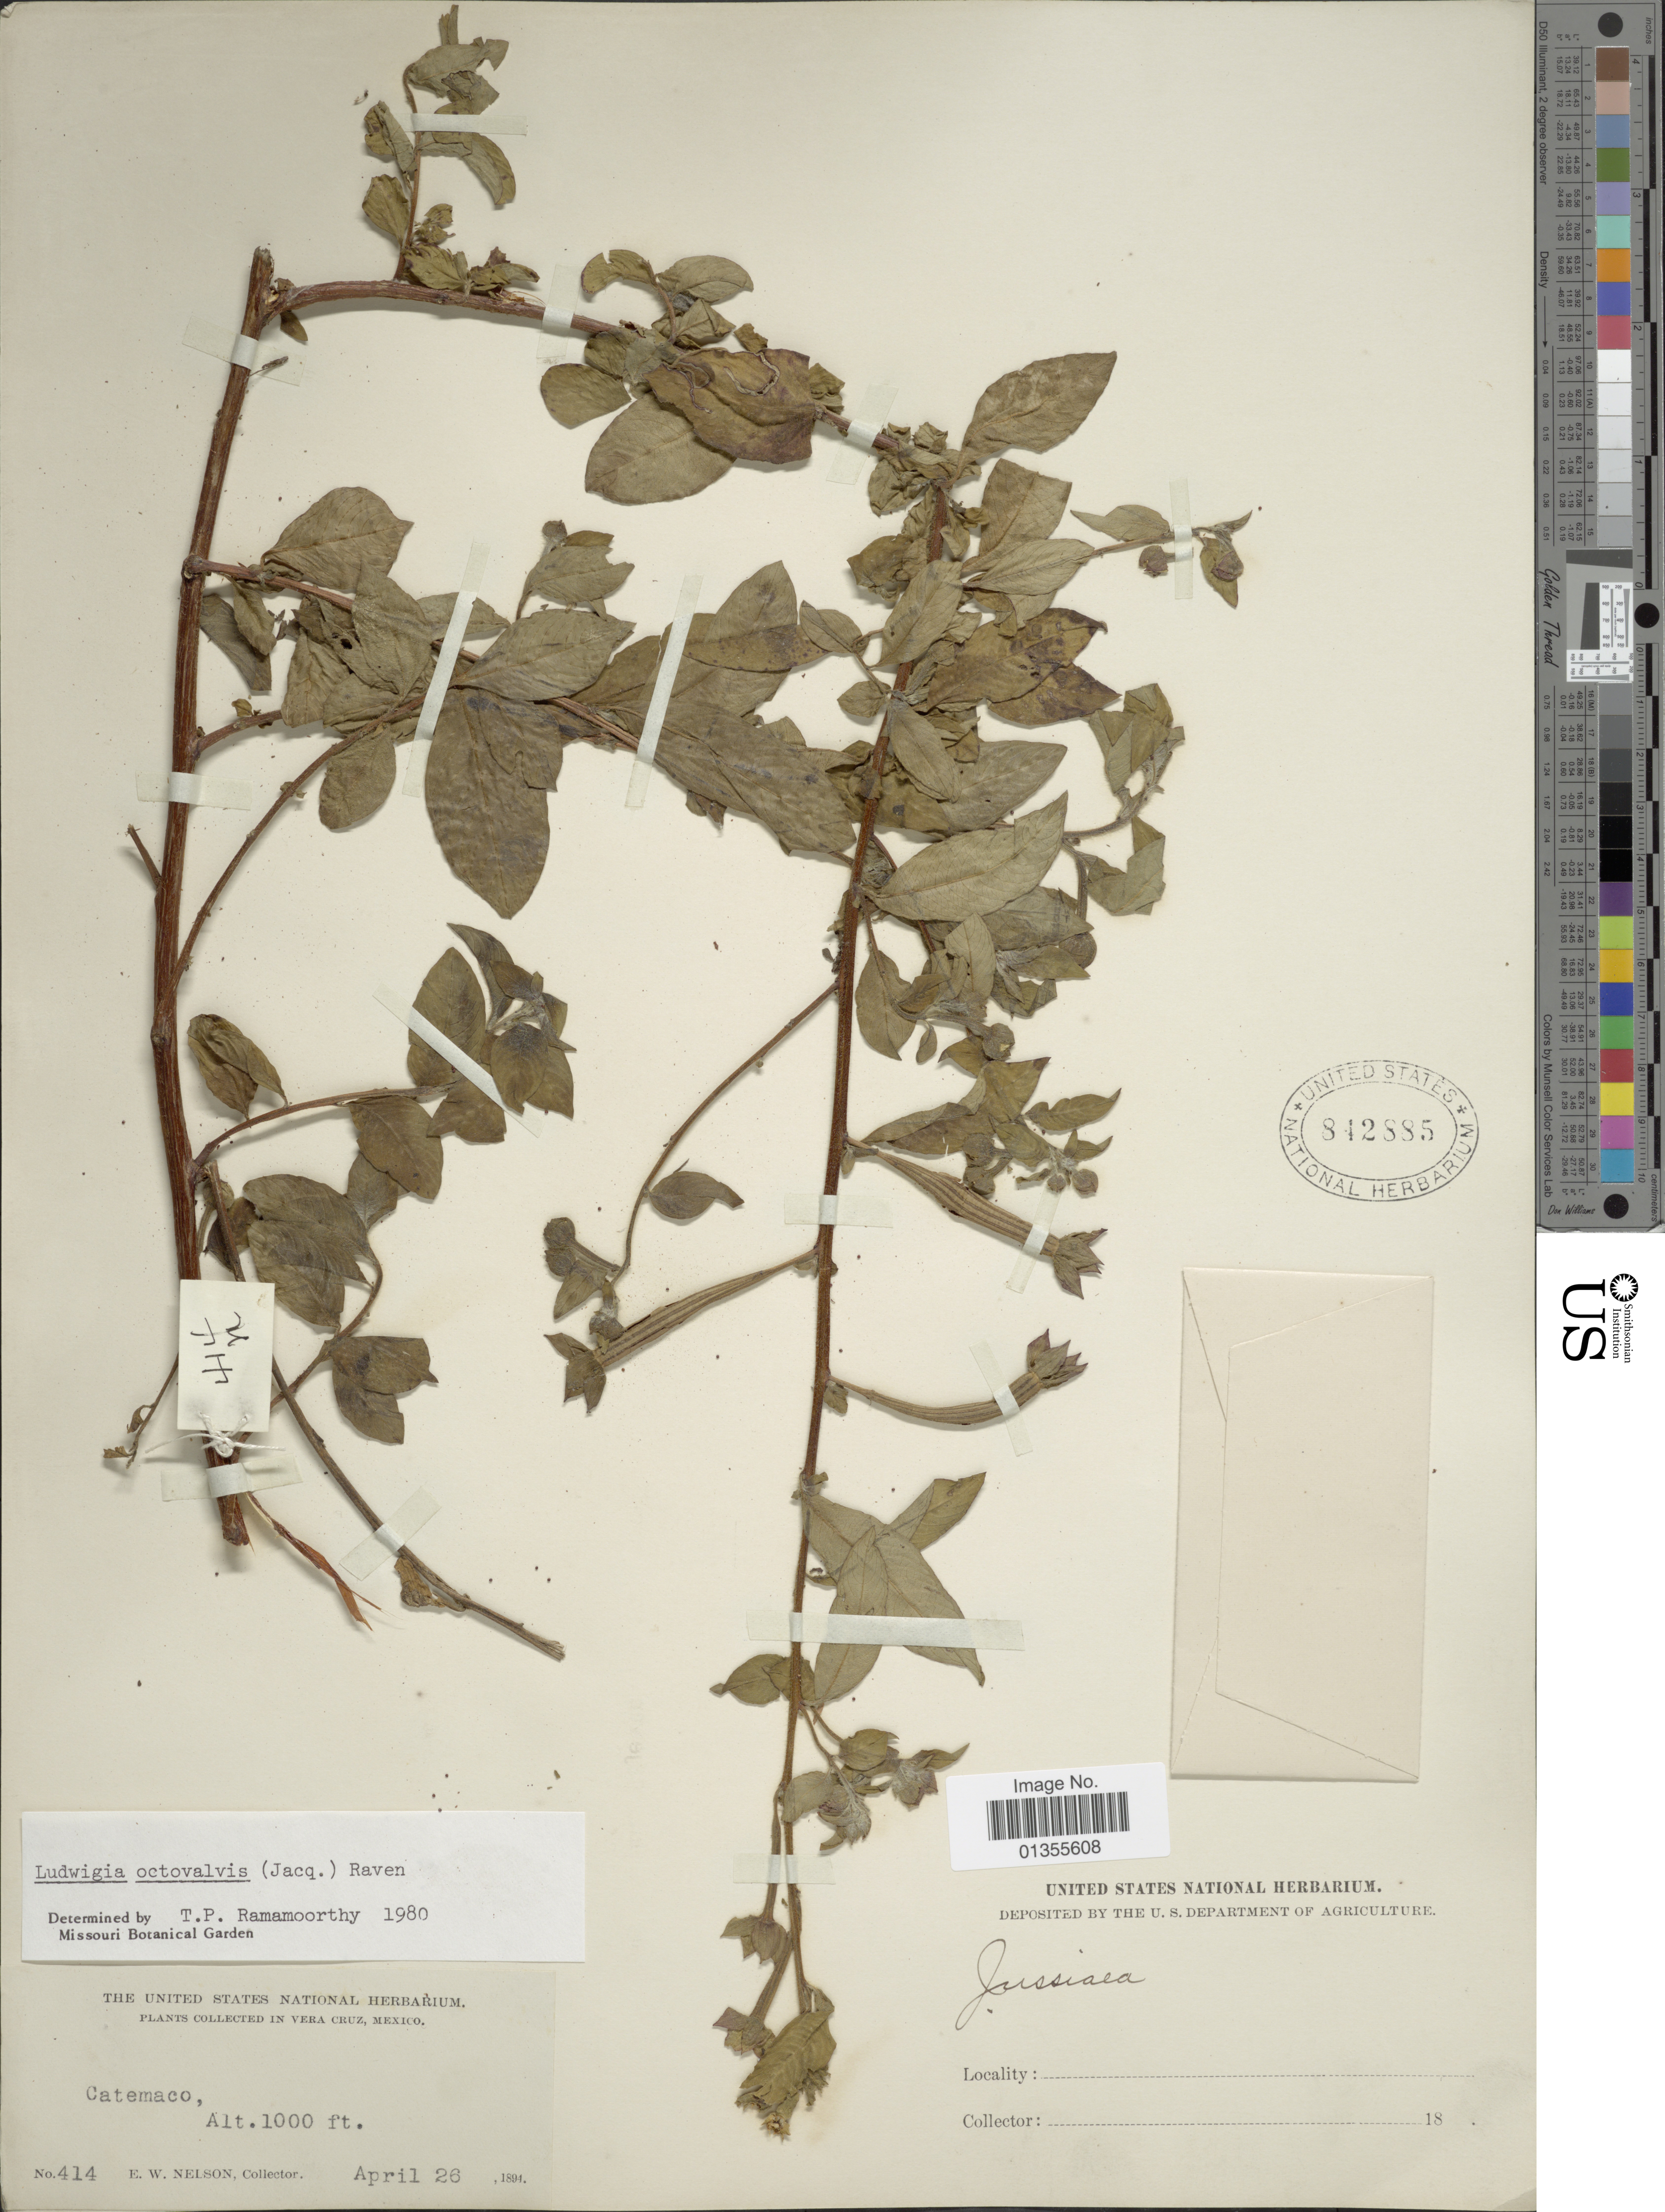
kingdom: Plantae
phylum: Tracheophyta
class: Magnoliopsida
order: Myrtales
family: Onagraceae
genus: Ludwigia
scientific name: Ludwigia octovalvis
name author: (Jacq.) P.H. Raven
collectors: E. W. Nelson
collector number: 414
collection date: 1894-04-26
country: Mexico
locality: Vera Cruz. Catemaco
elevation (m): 305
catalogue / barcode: US 842885